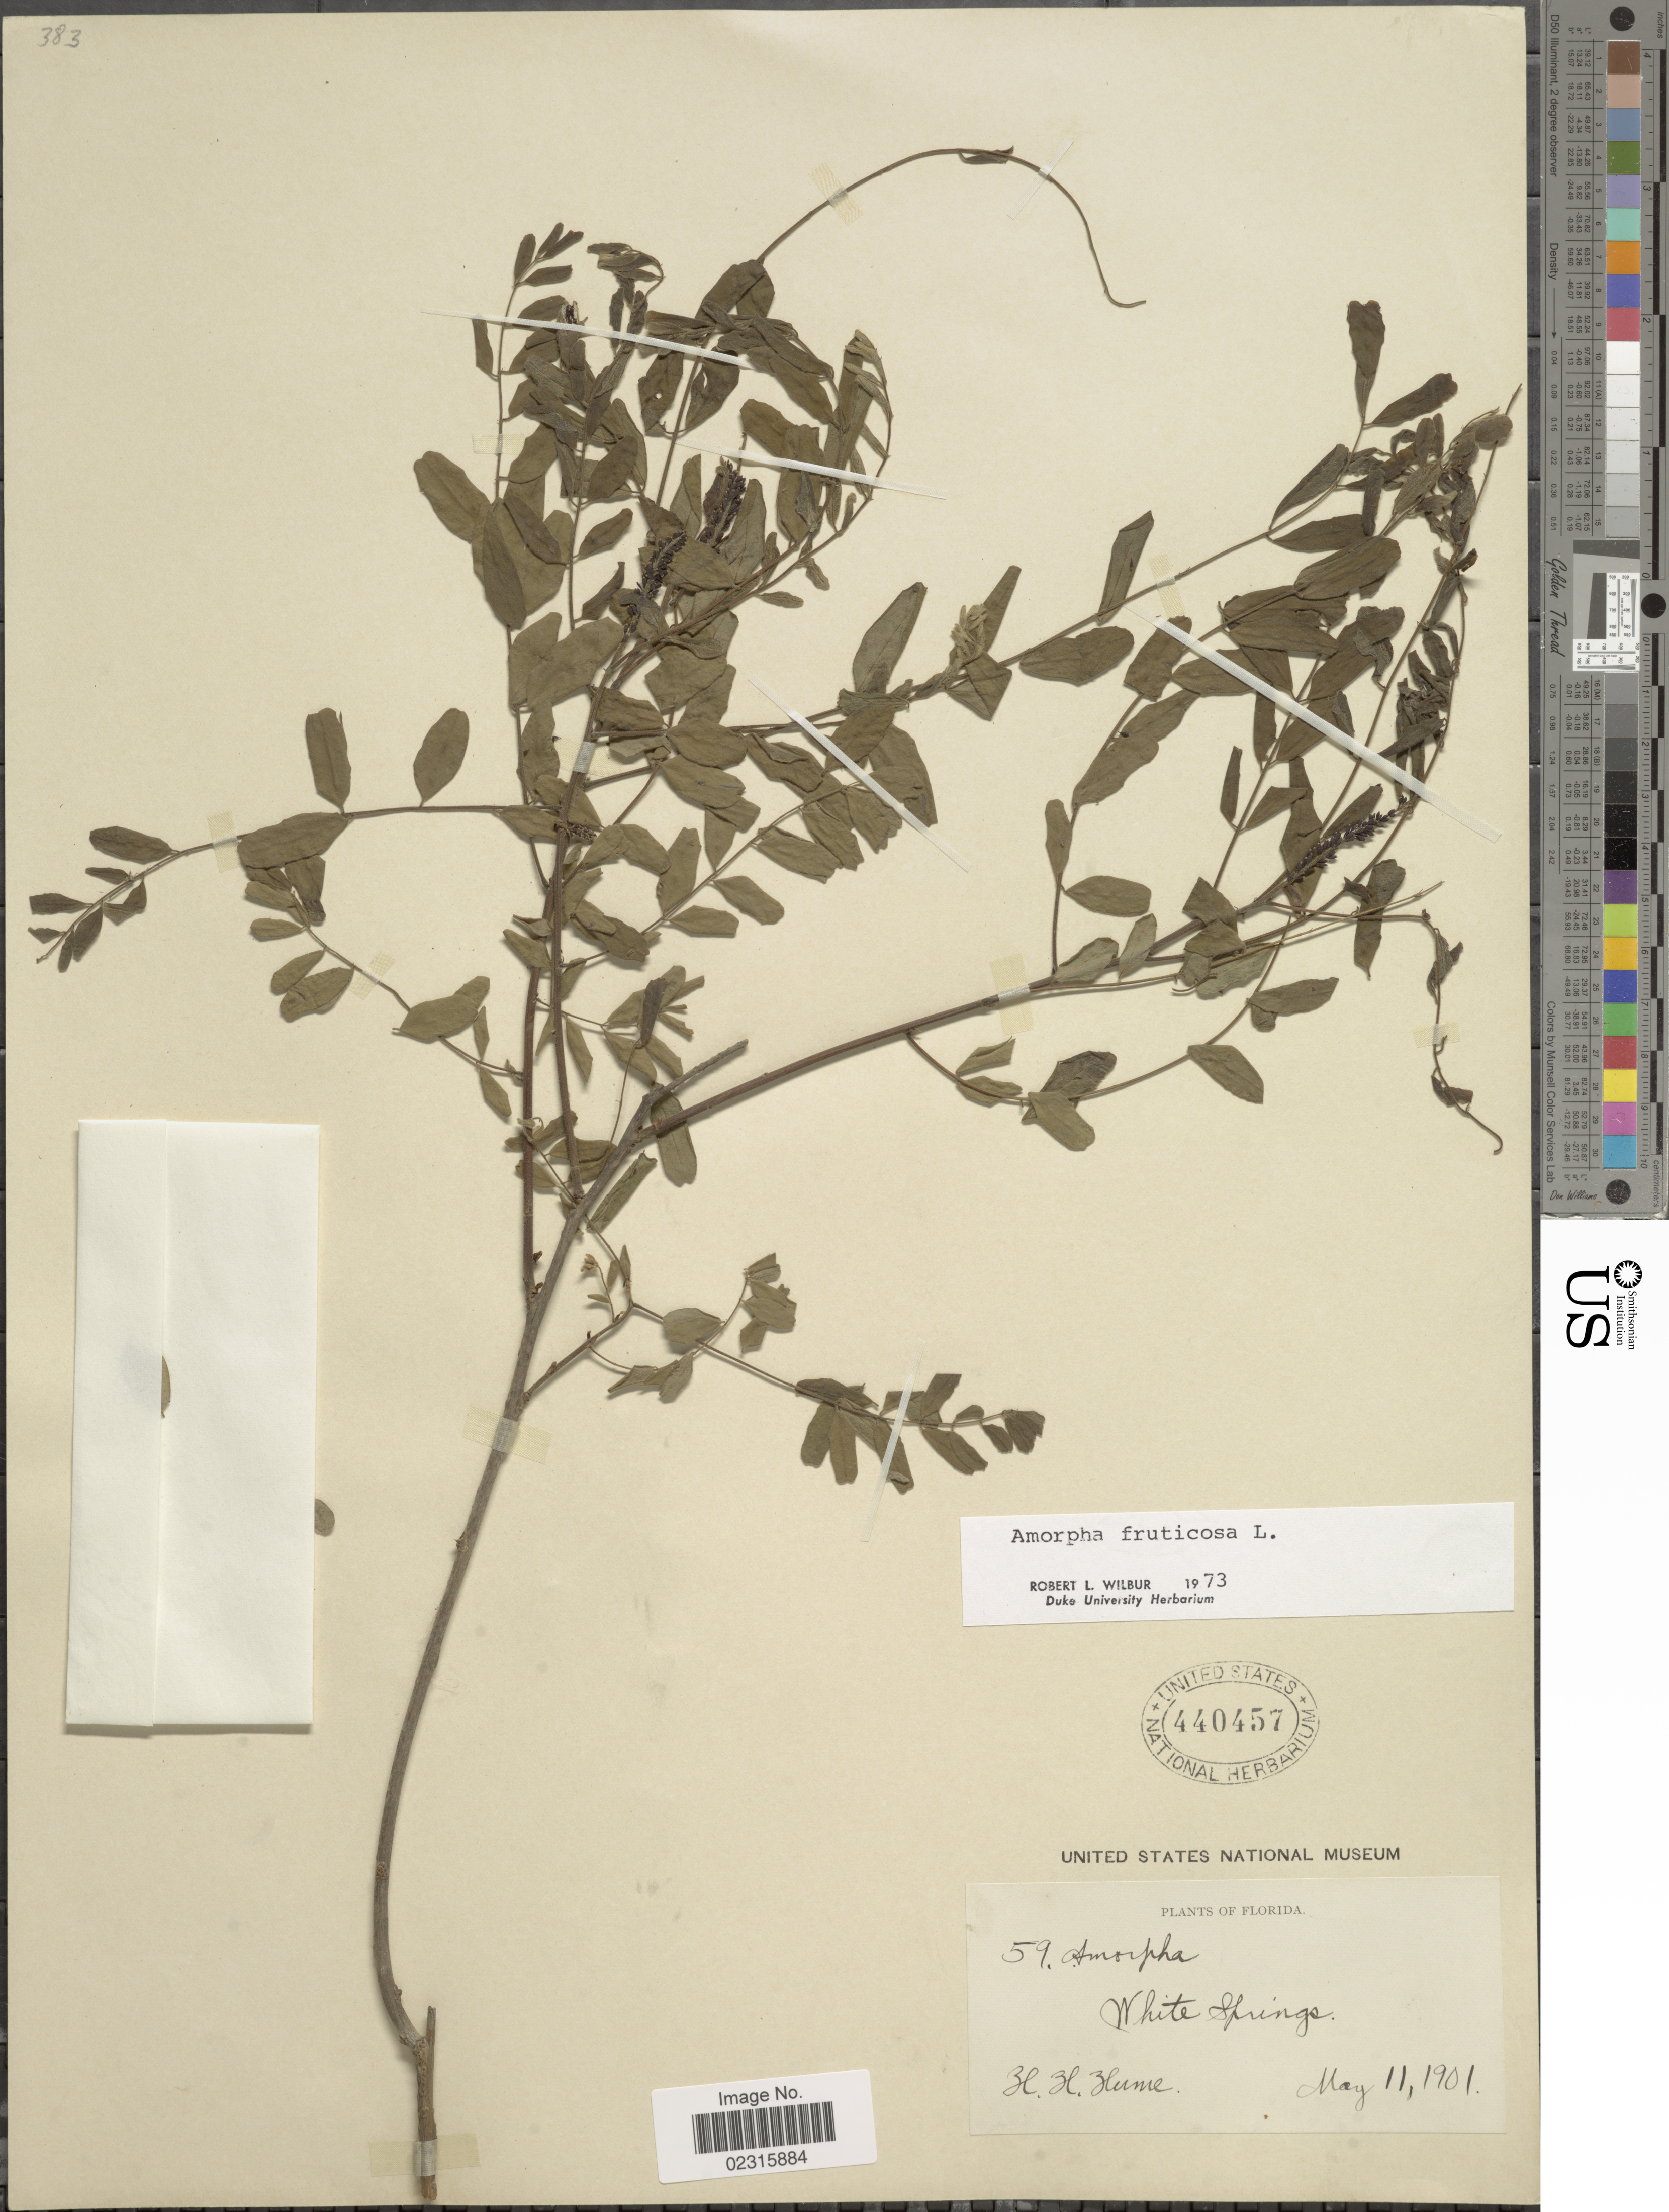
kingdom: Plantae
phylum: Tracheophyta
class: Magnoliopsida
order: Fabales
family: Fabaceae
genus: Amorpha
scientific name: Amorpha fruticosa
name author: L.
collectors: H. Hume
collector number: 59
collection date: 1901-05-11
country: United States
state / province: Florida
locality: White Springs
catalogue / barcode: US 440457